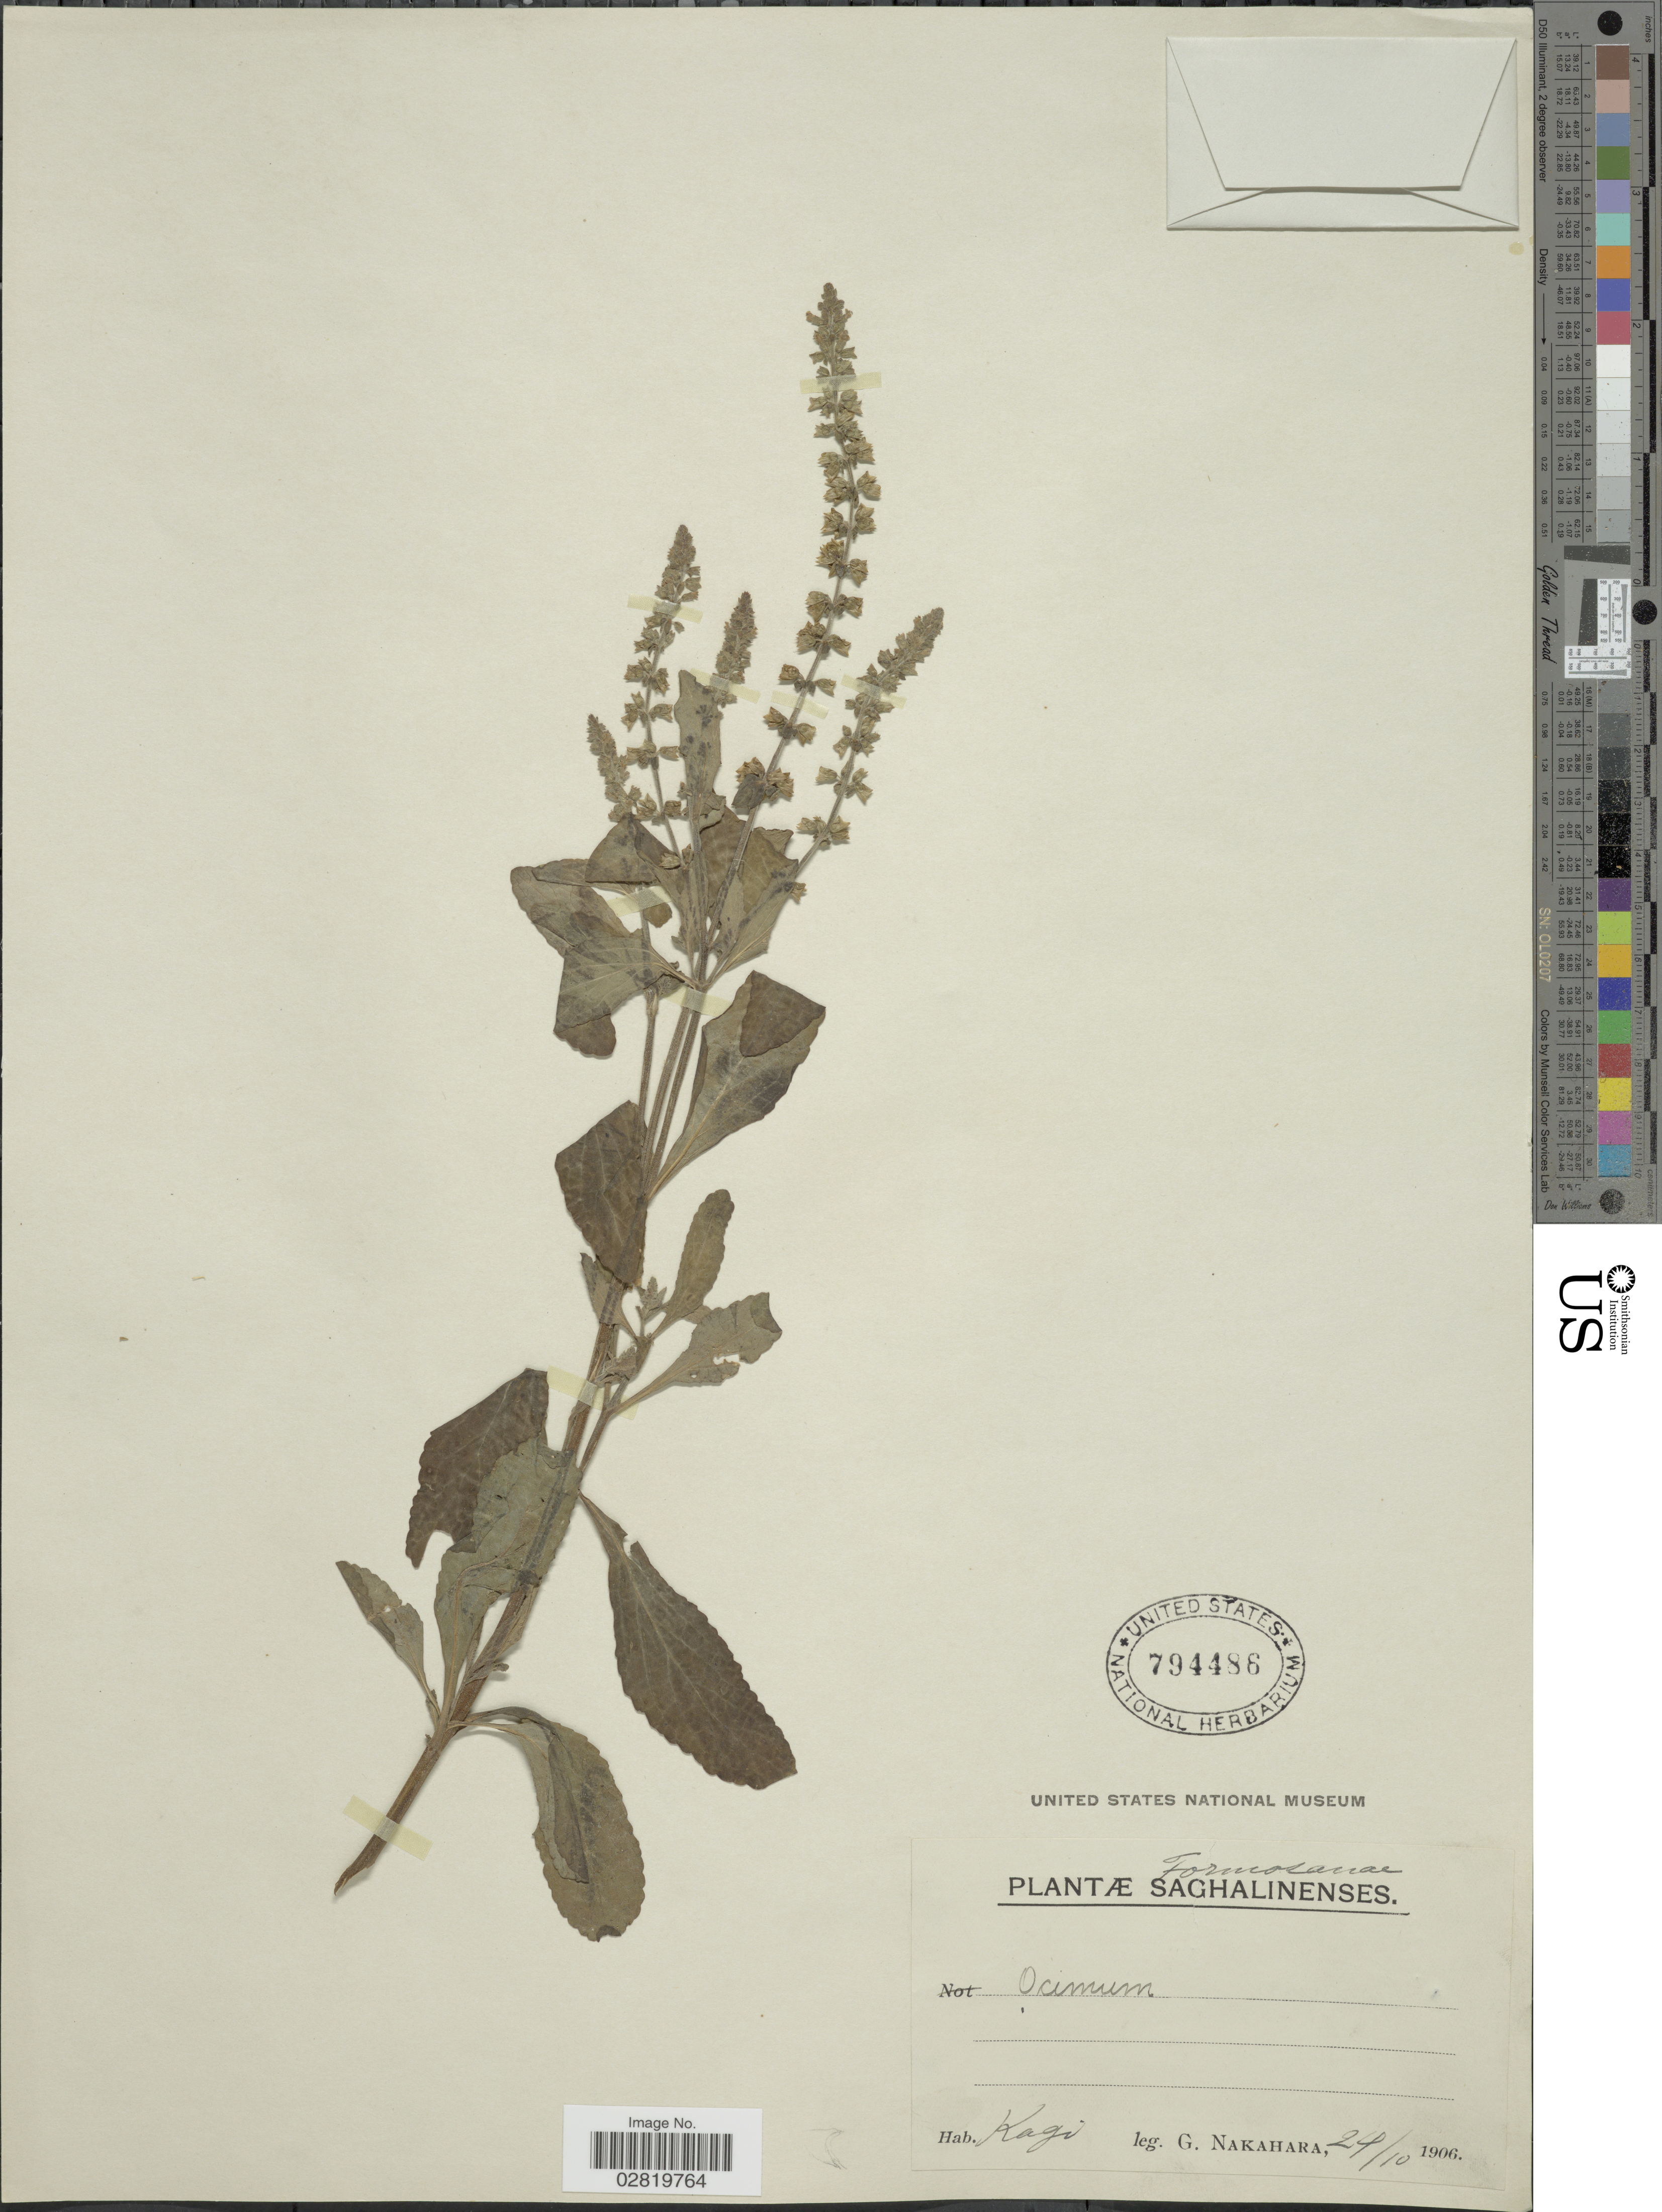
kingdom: Plantae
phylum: Tracheophyta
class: Magnoliopsida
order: Lamiales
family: Lamiaceae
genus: Ocimum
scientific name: Ocimum sp.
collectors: G. Nakahara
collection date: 1906-10-24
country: Taiwan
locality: Formosanae, Kagi.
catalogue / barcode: US 794486